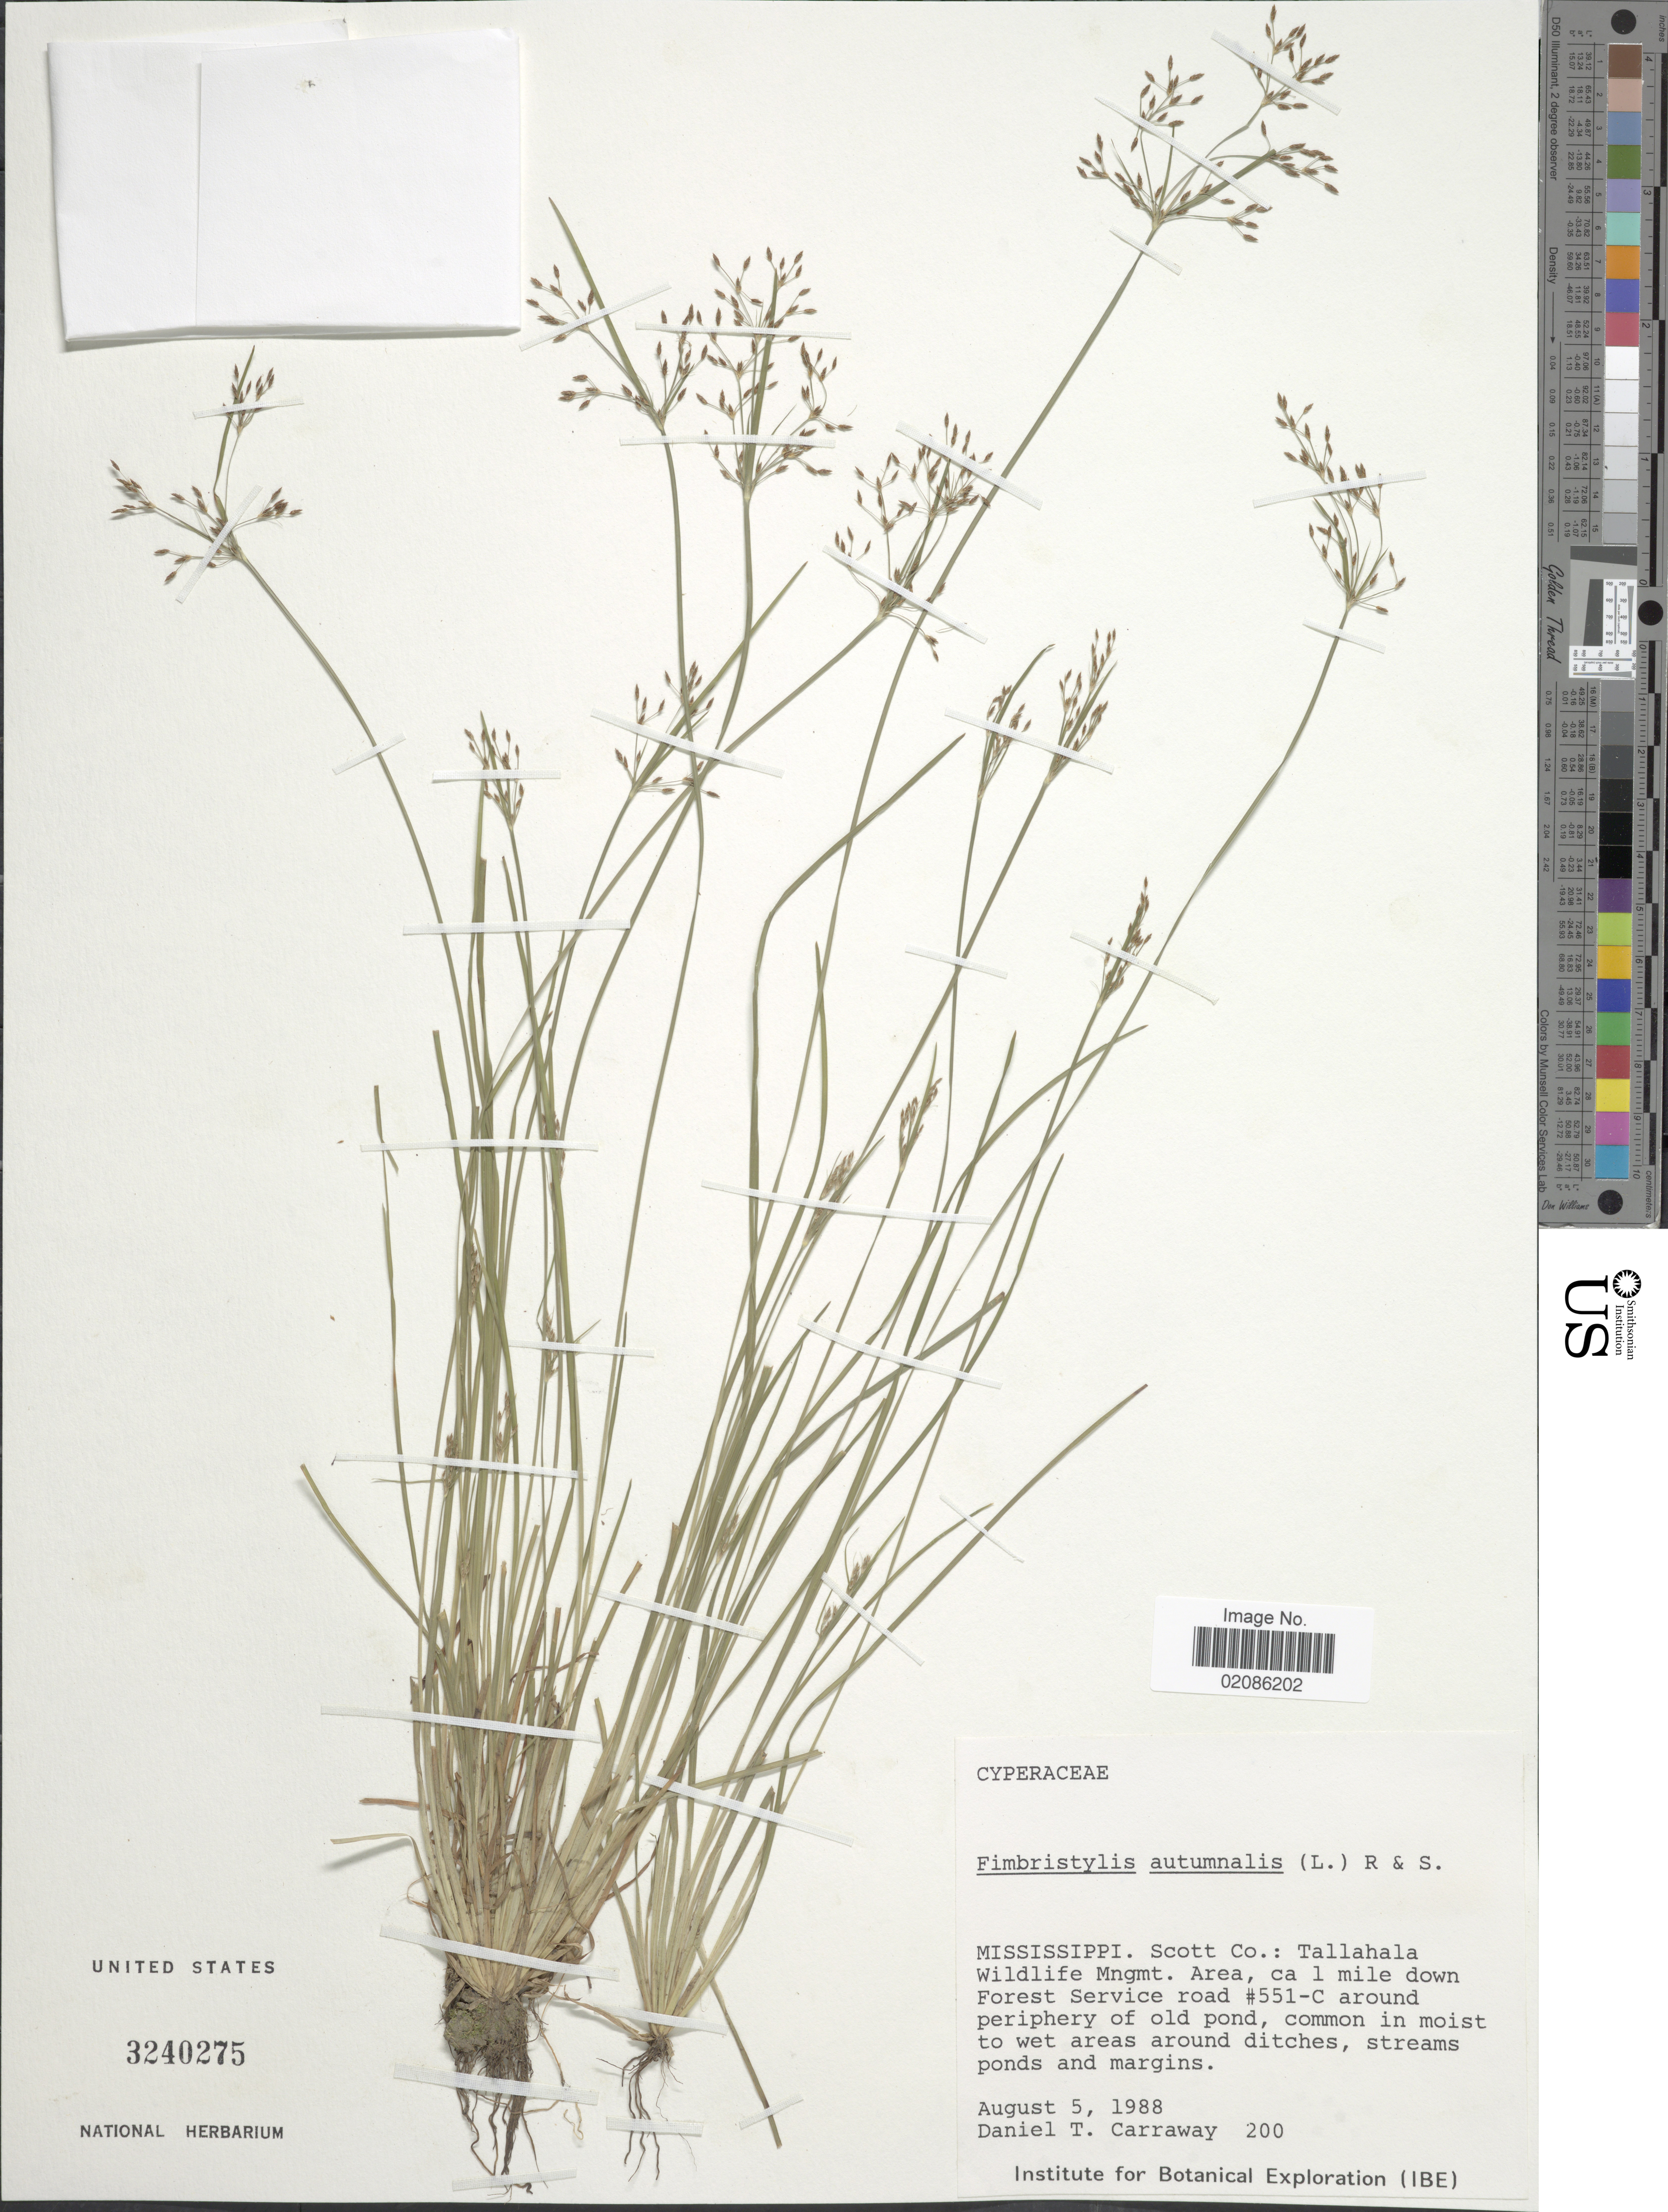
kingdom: Plantae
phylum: Tracheophyta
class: Liliopsida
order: Poales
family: Cyperaceae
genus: Fimbristylis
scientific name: Fimbristylis autumnalis (L.) Roem. & Schult.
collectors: D. Carraway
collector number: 200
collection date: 1988-08-05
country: United States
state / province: Mississippi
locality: Scott Co: Tallahala Wildlife Mngmt. Area, ca 1 mile down Forest Service road #551-C around periphery of old pond, common in moist to wet areas around ditches, streams ponds and margins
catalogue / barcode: US 3240275